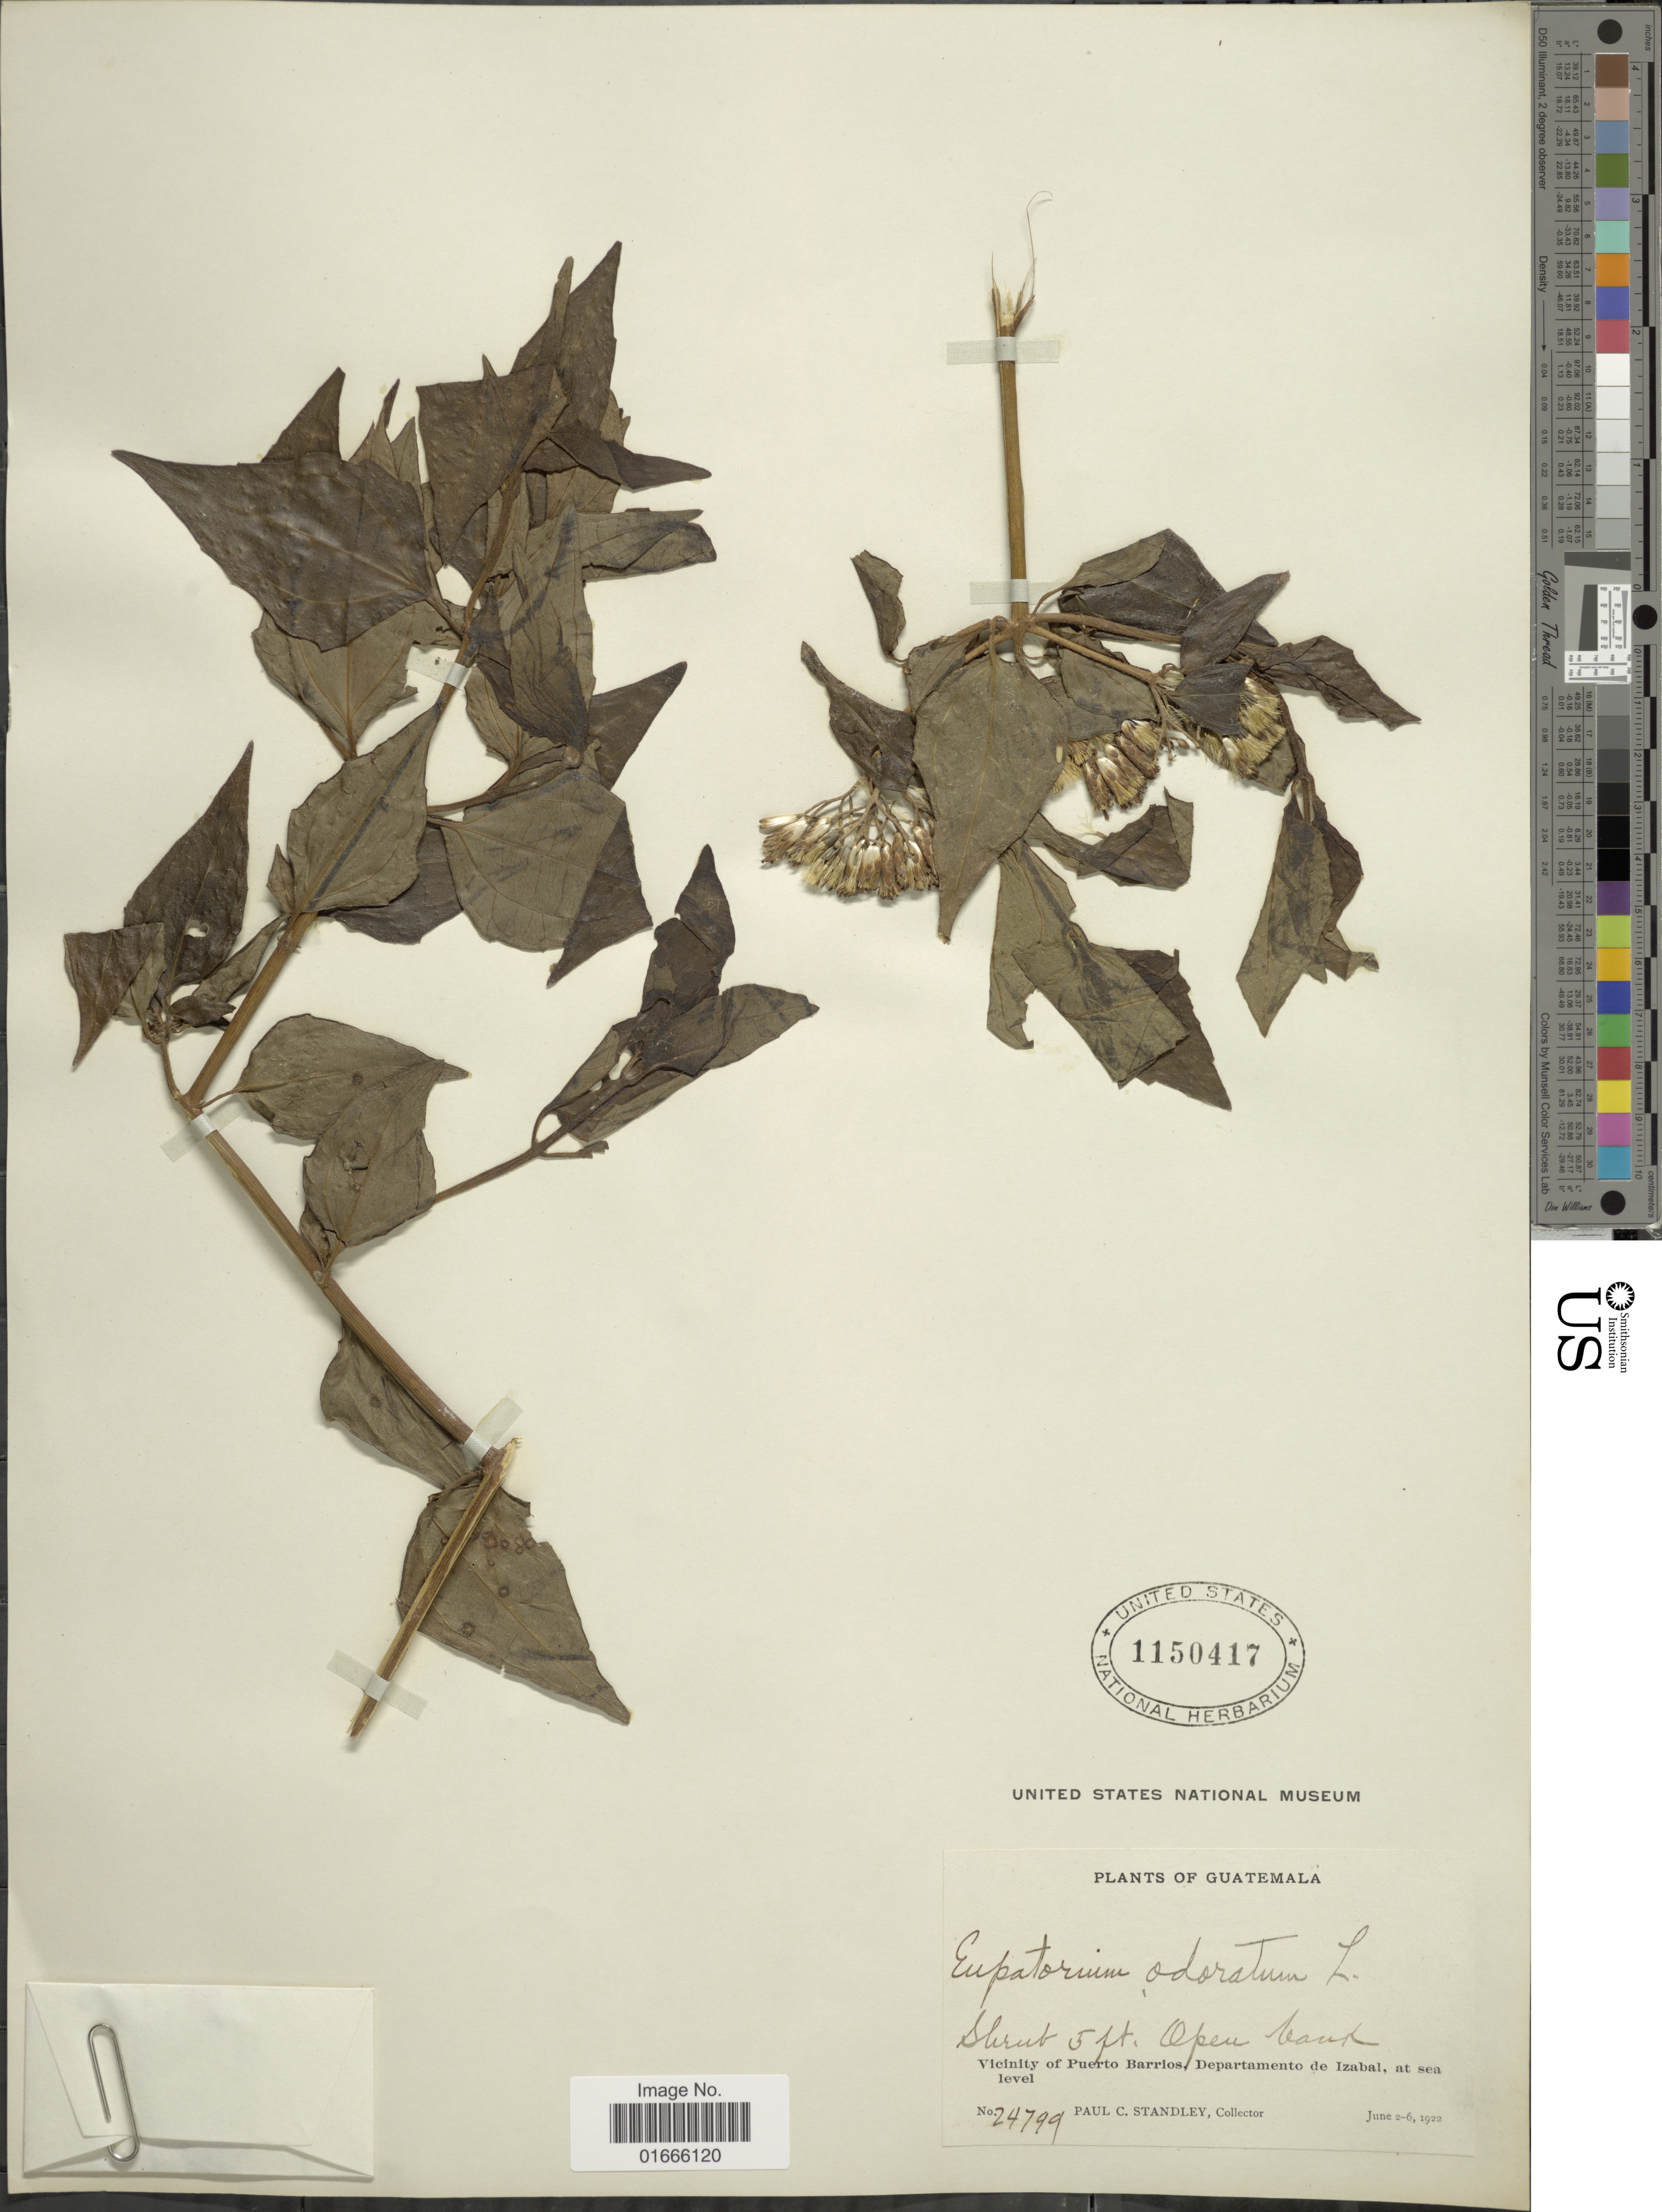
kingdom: Plantae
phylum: Tracheophyta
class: Magnoliopsida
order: Asterales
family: Asteraceae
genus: Chromolaena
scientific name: Chromolaena odorata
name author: (L.) R.M. King & H. Rob.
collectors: P. C. Standley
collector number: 24799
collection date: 1922-06-02/1922-06-06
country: Guatemala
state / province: Izabal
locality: Vicinity of Puerto Barrios, Departamento de Izabal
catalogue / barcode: US 1150417